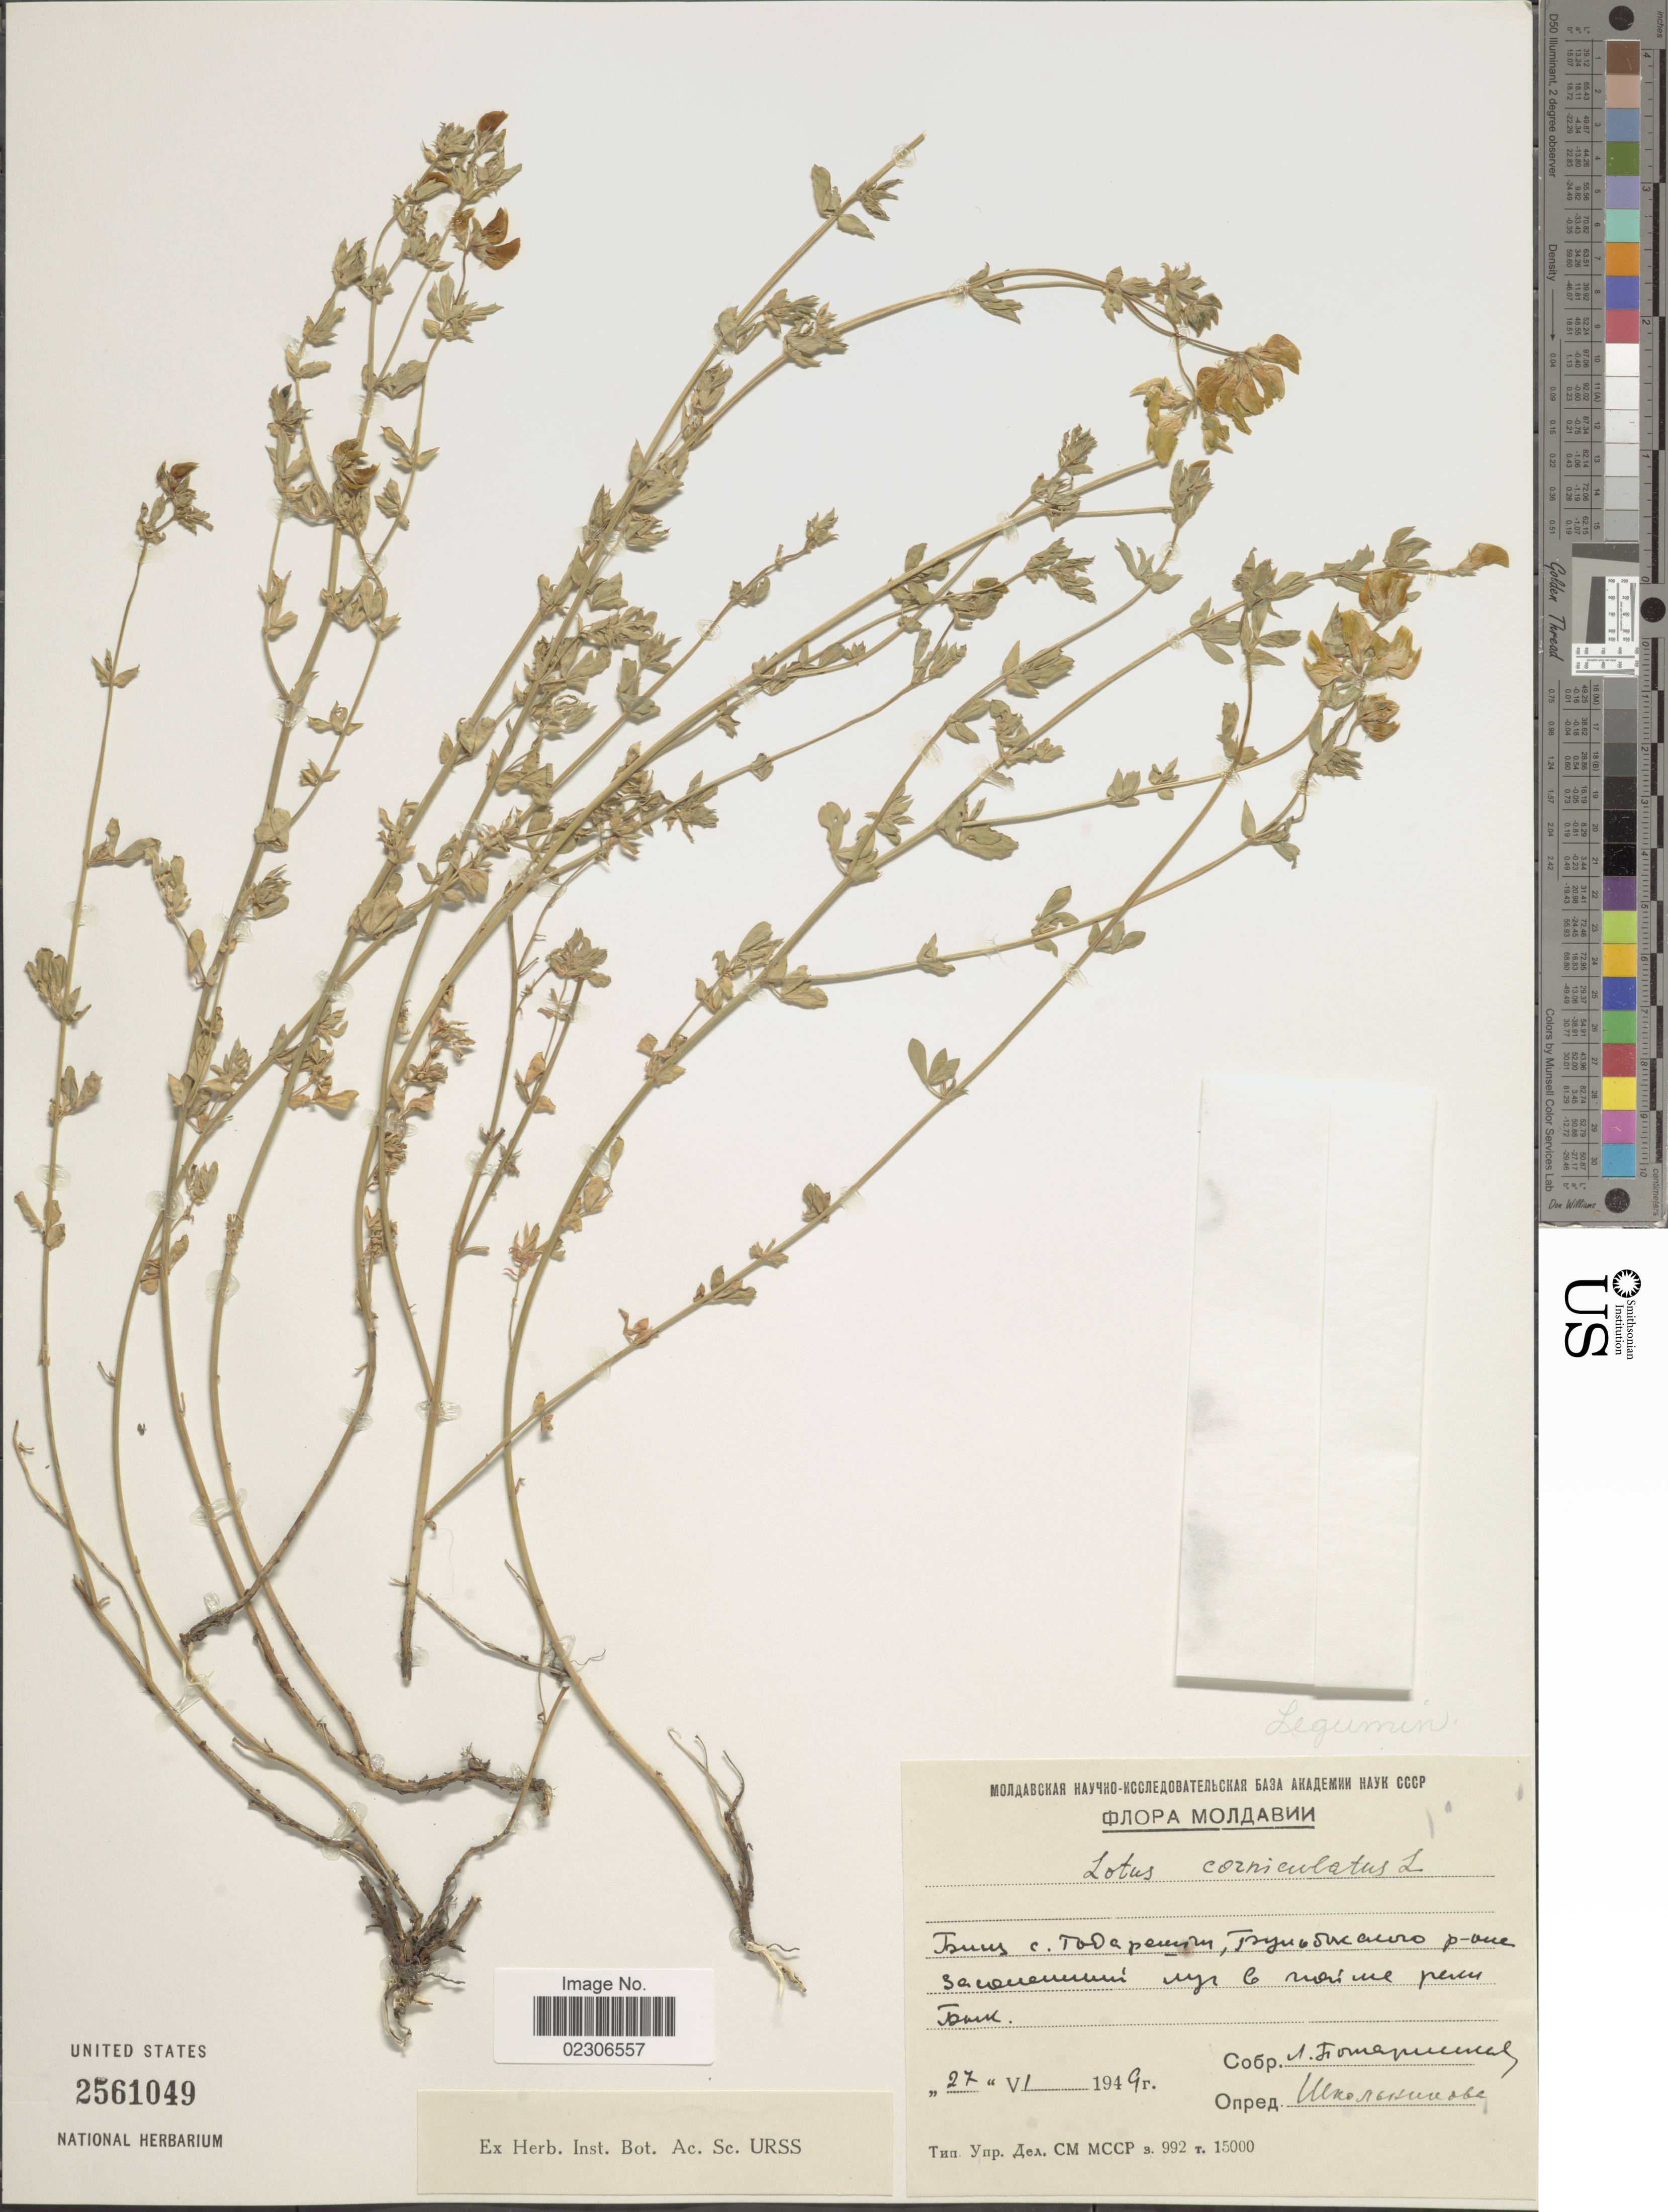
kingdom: Plantae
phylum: Tracheophyta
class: Magnoliopsida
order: Fabales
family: Fabaceae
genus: Lotus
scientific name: Lotus corniculatus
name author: L.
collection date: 1949-06-27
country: Moldova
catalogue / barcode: US 2561049